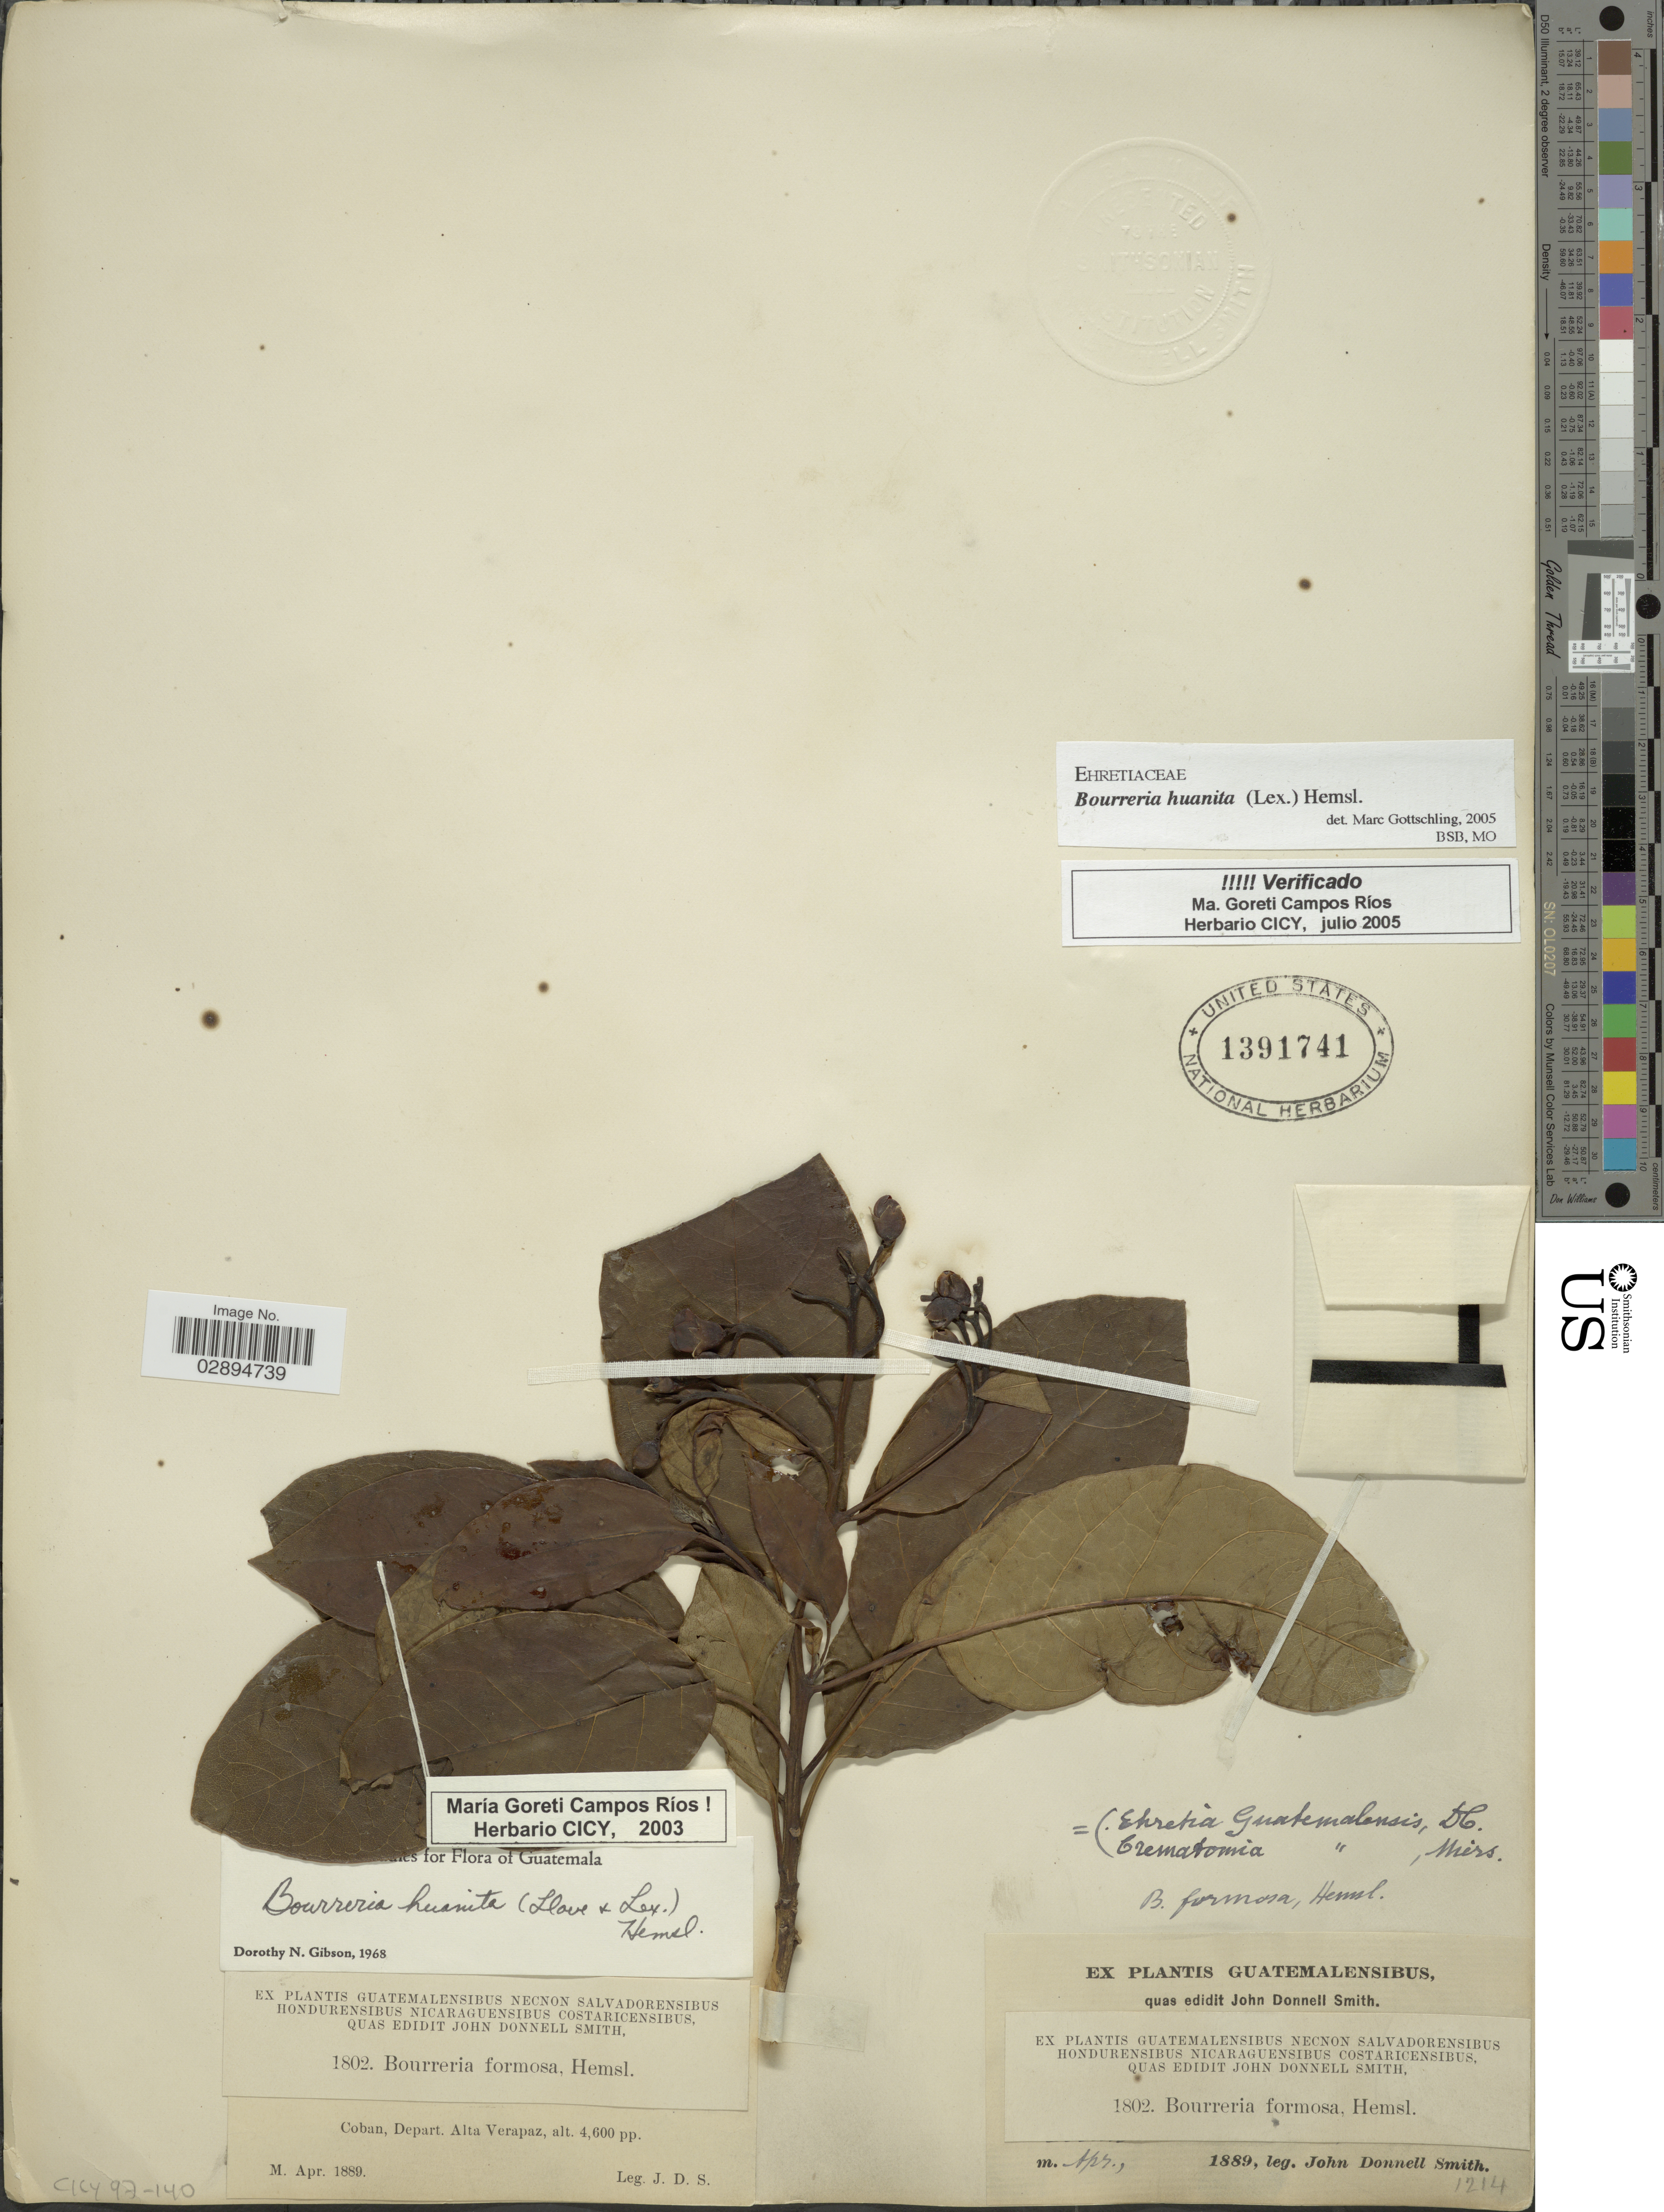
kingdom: Plantae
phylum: Tracheophyta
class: Magnoliopsida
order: Boraginales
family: Ehretiaceae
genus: Bourreria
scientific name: Bourreria huanita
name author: (Lex.) Hemsl.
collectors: J. Donnell Smith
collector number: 1214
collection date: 1889-04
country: Guatemala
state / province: Alta Verapaz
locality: Coban, Depart. Alta Verapaz.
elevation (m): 1402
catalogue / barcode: US 1391741